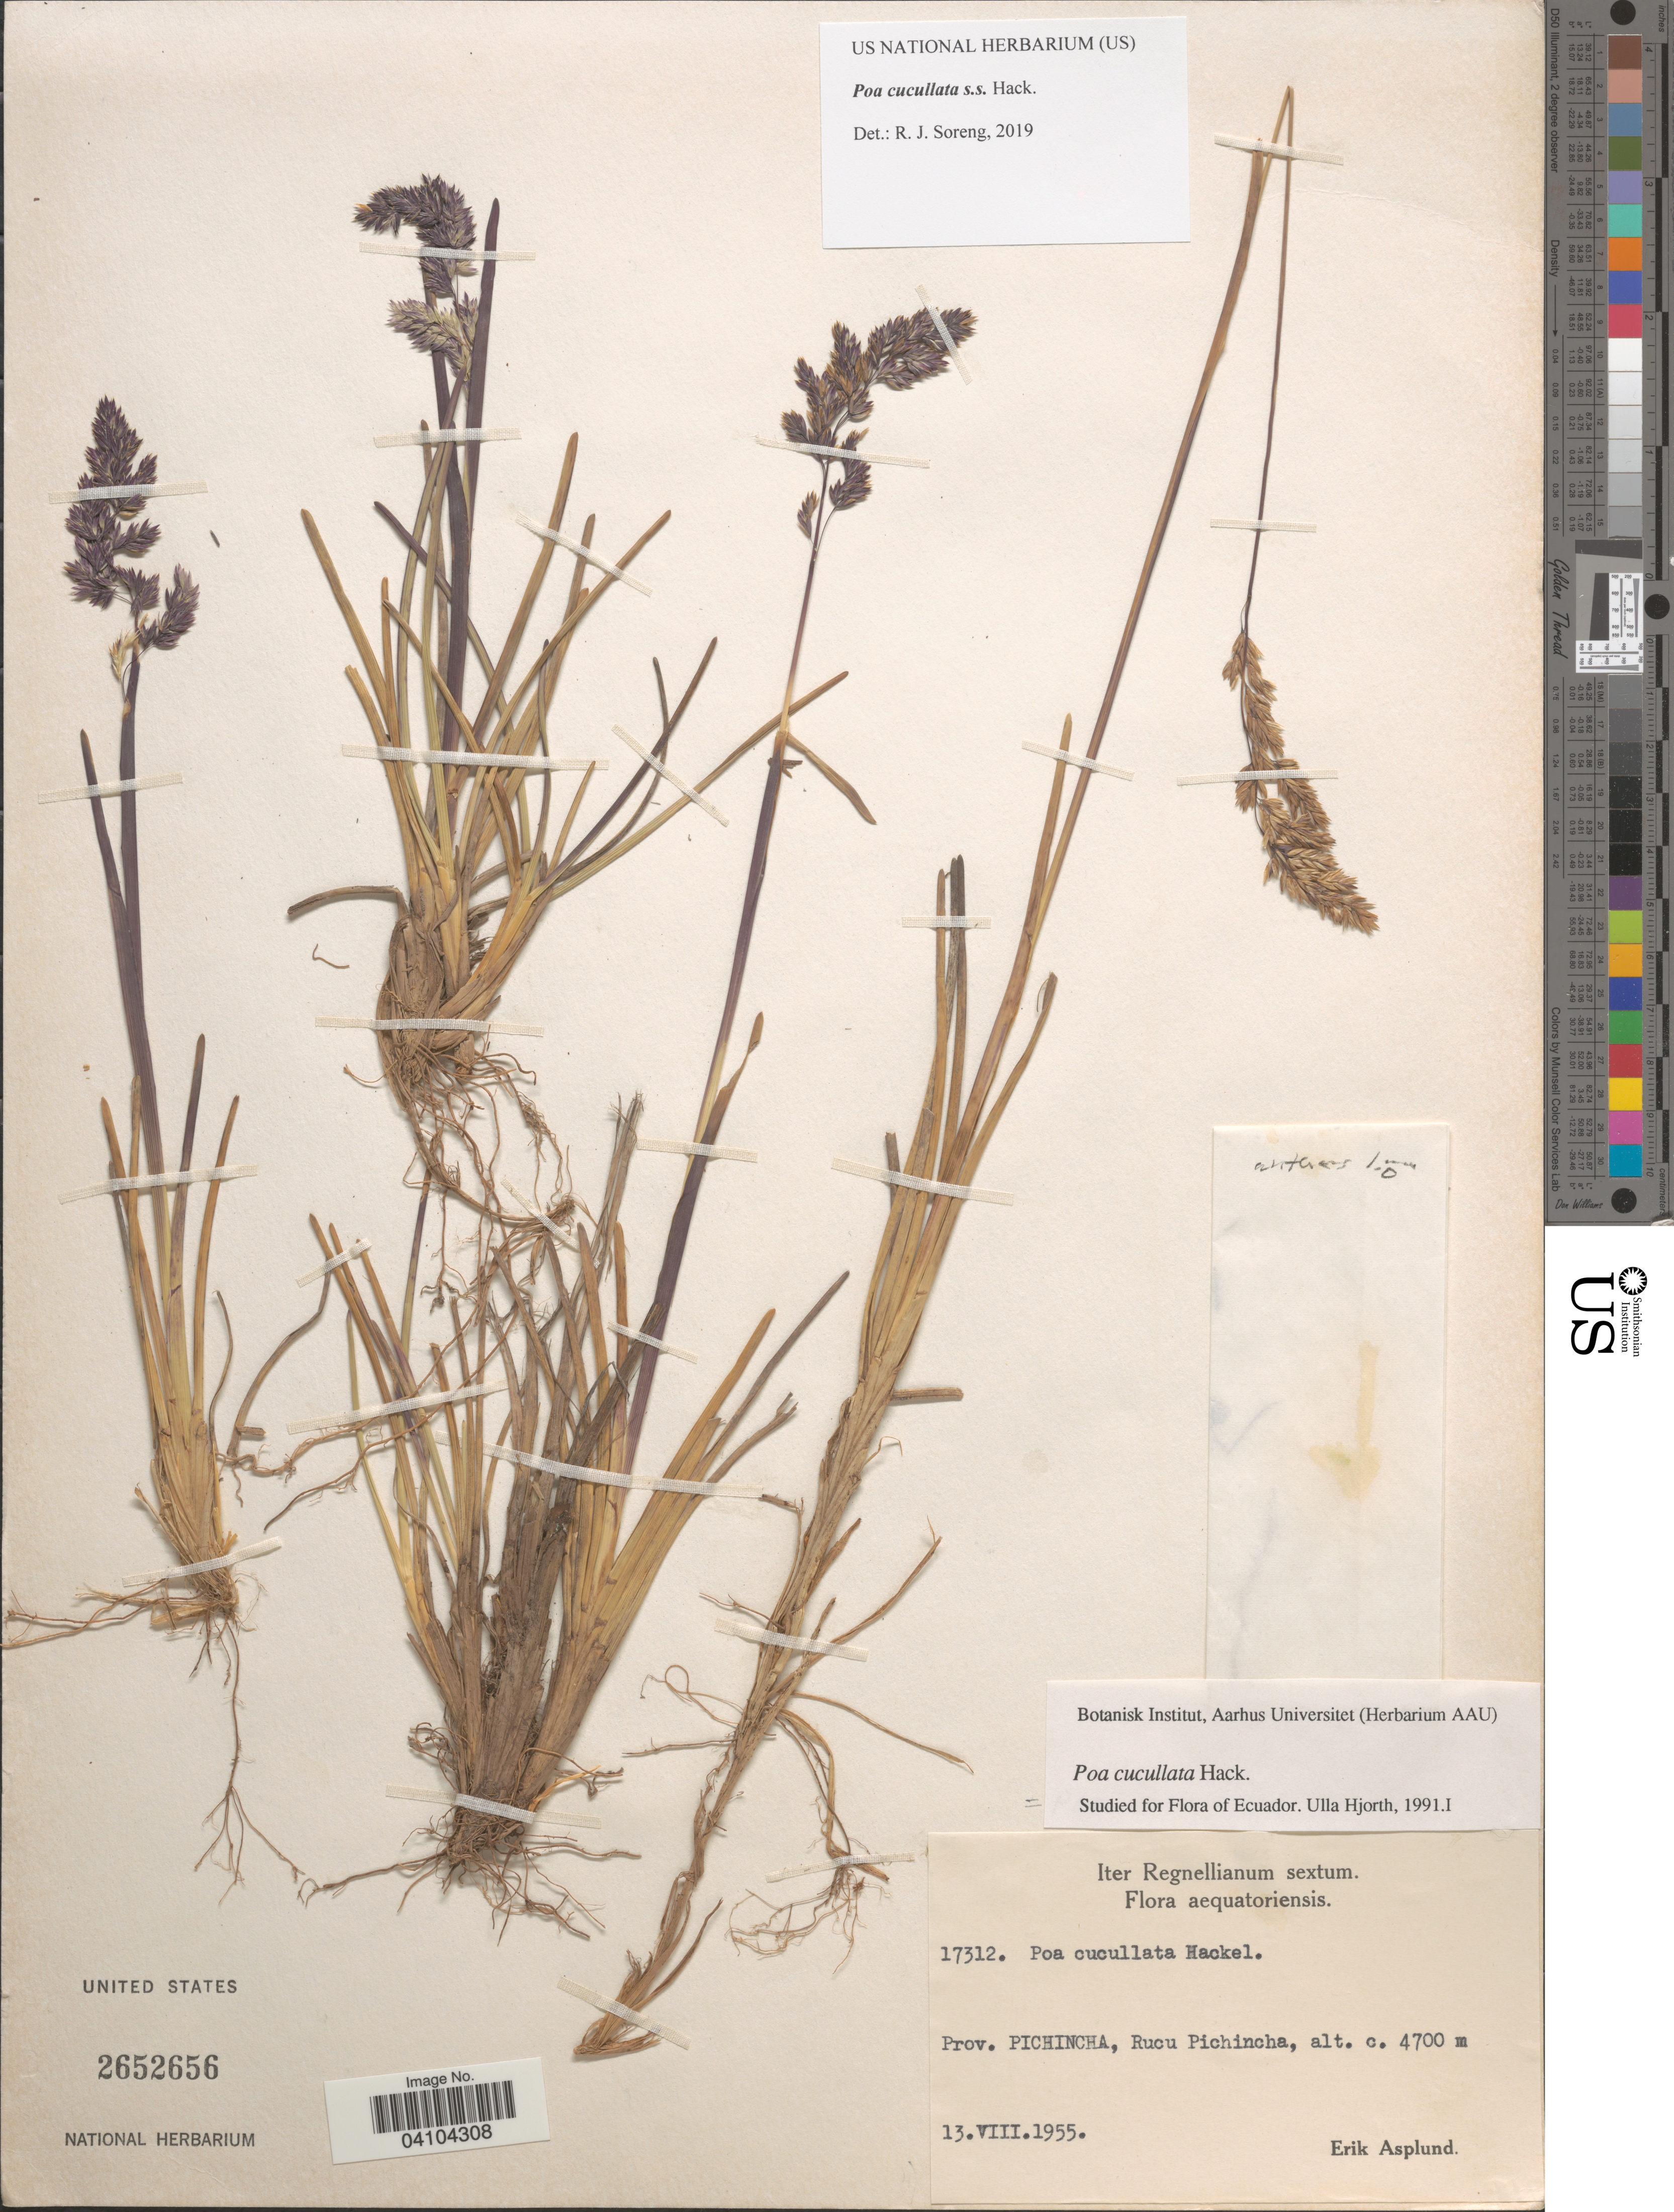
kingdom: Plantae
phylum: Tracheophyta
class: Liliopsida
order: Poales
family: Poaceae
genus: Poa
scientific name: Poa cucullata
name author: Hack.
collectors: E. Asplund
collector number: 17312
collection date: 1955-08-13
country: Ecuador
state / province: Pichincha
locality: Iter Regnellianum sextum. Rucu Pichincha. Aequatoriensis.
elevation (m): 4700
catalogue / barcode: US 2652656